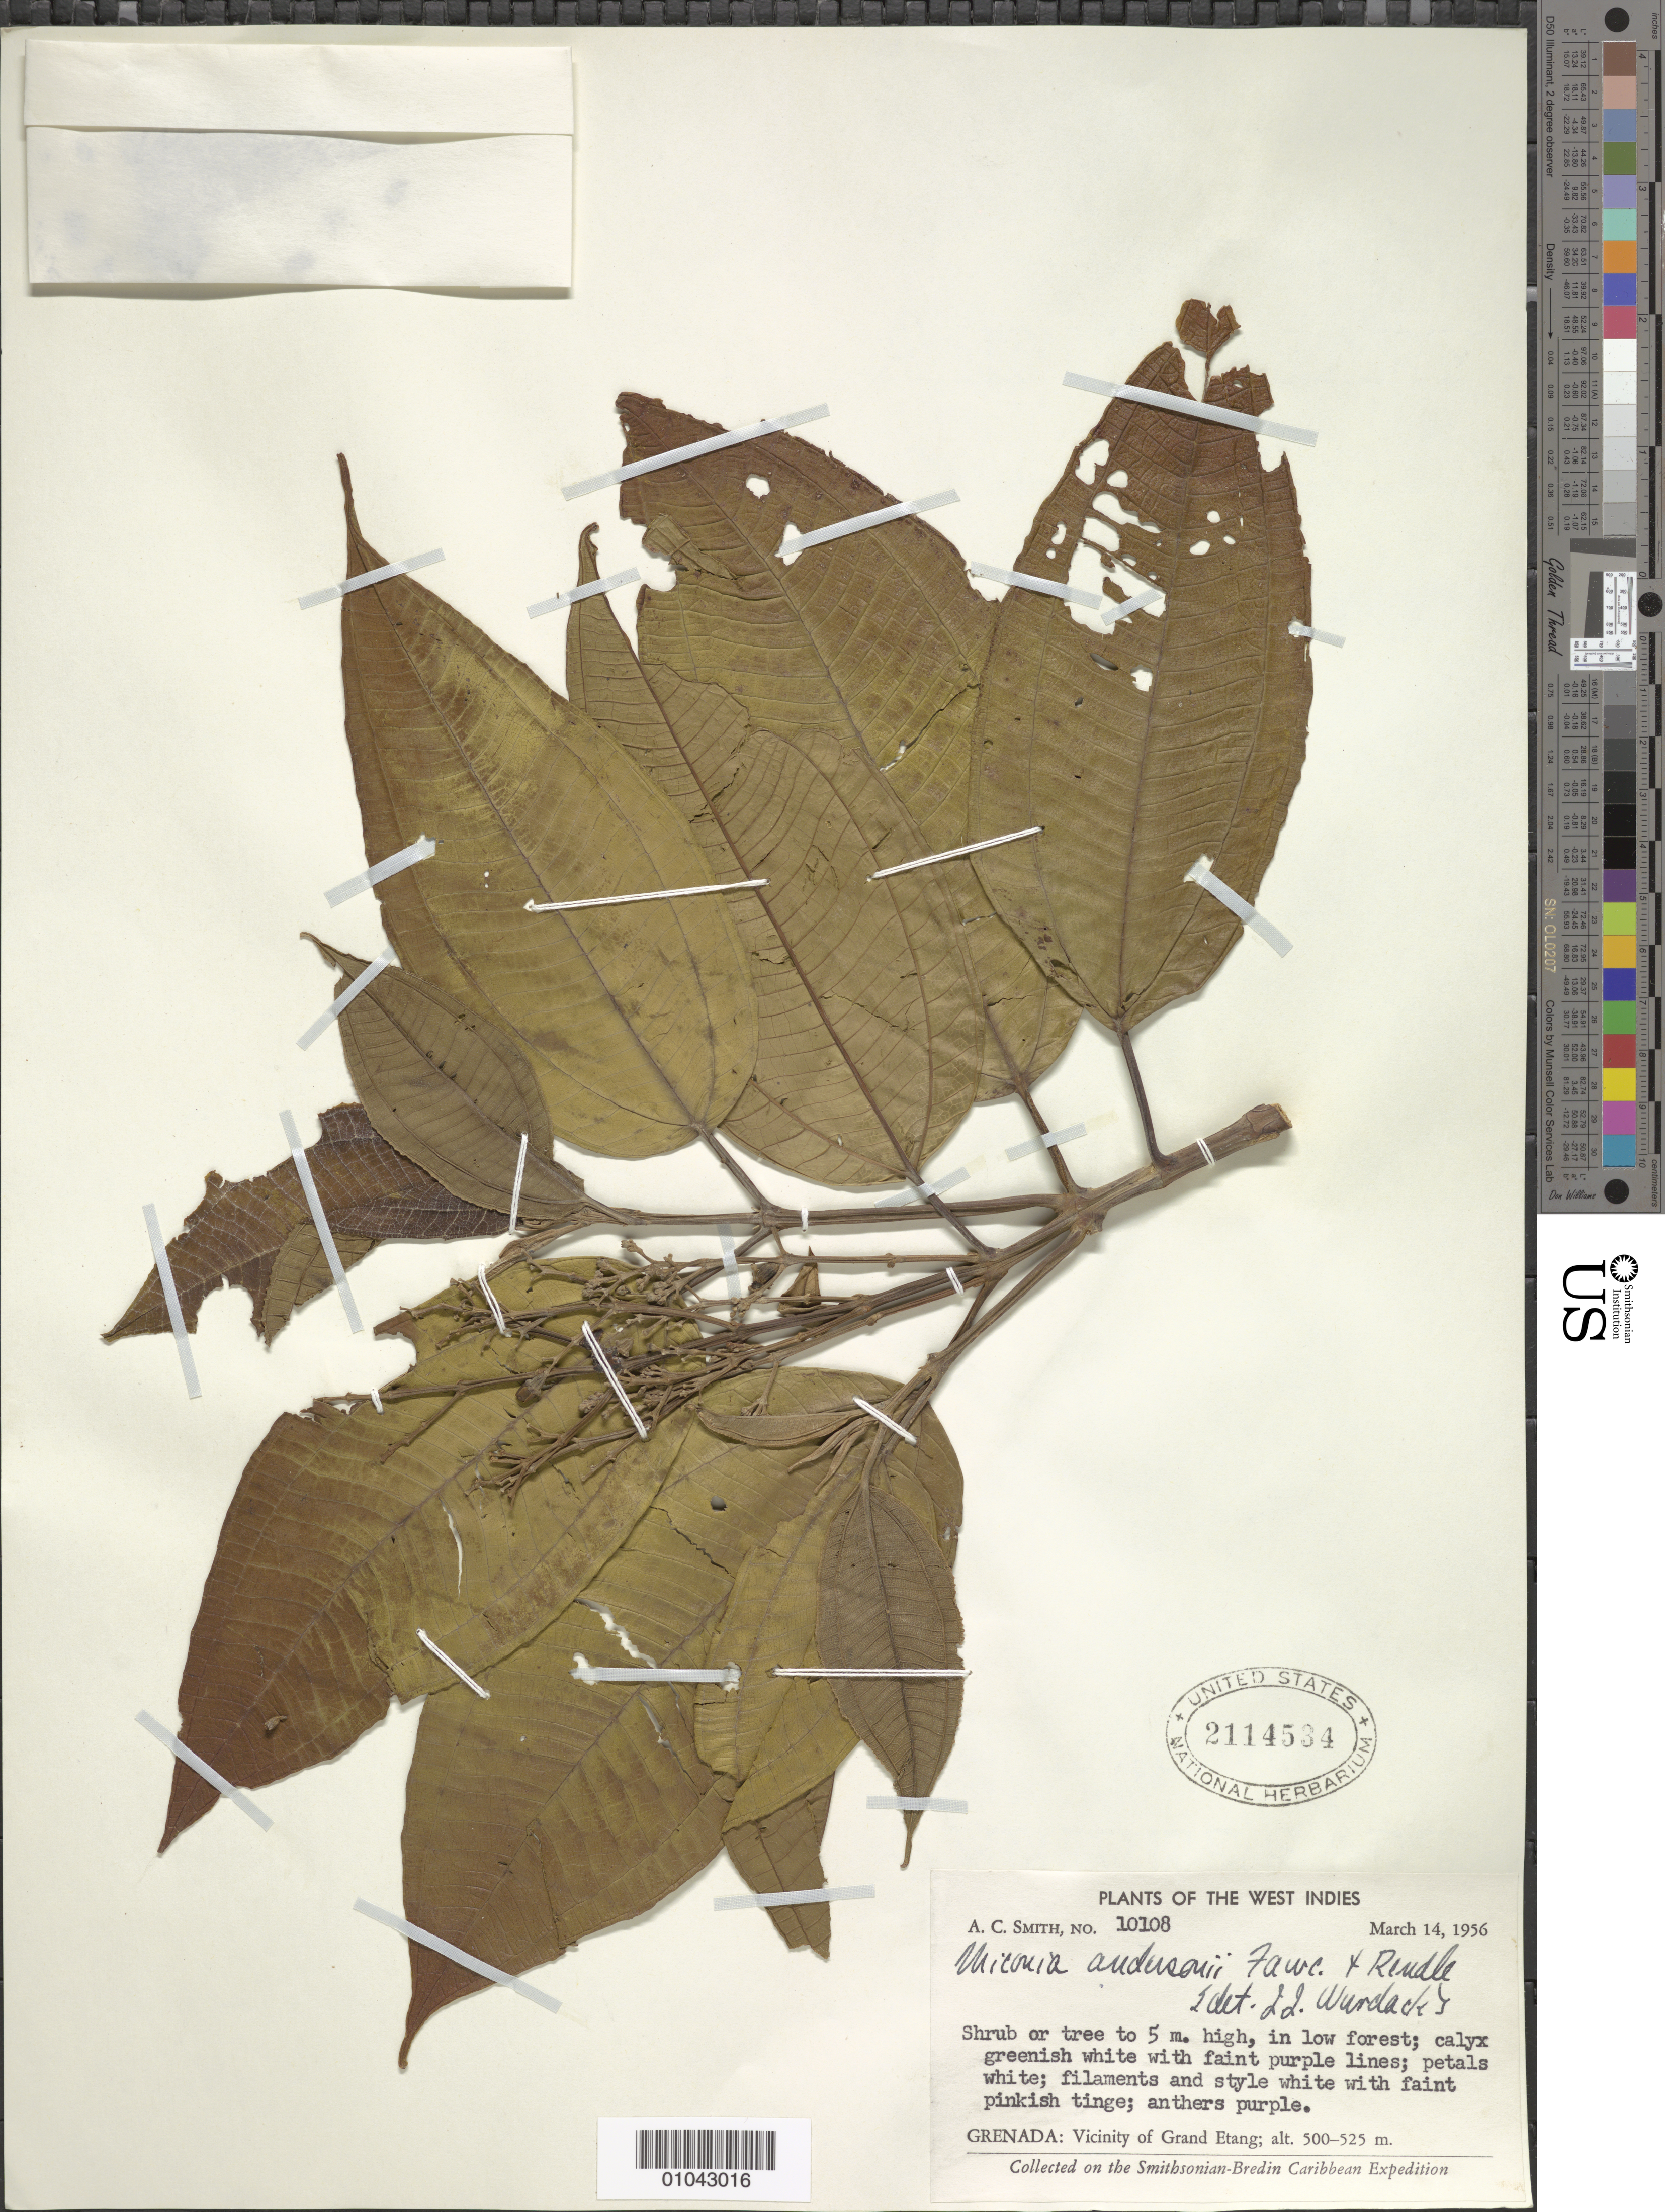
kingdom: Plantae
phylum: Tracheophyta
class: Magnoliopsida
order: Myrtales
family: Melastomataceae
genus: Miconia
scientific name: Miconia andersonii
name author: Fawc. & Rendle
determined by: Wurdack, John J., (US), US (UNITED STATES)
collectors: A. C. Smith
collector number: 10108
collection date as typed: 14 Mar 1956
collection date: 1956-03-14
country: Grenada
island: Grenada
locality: Vicinity of Grand Etang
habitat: In low forest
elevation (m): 500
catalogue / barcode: US 2114534